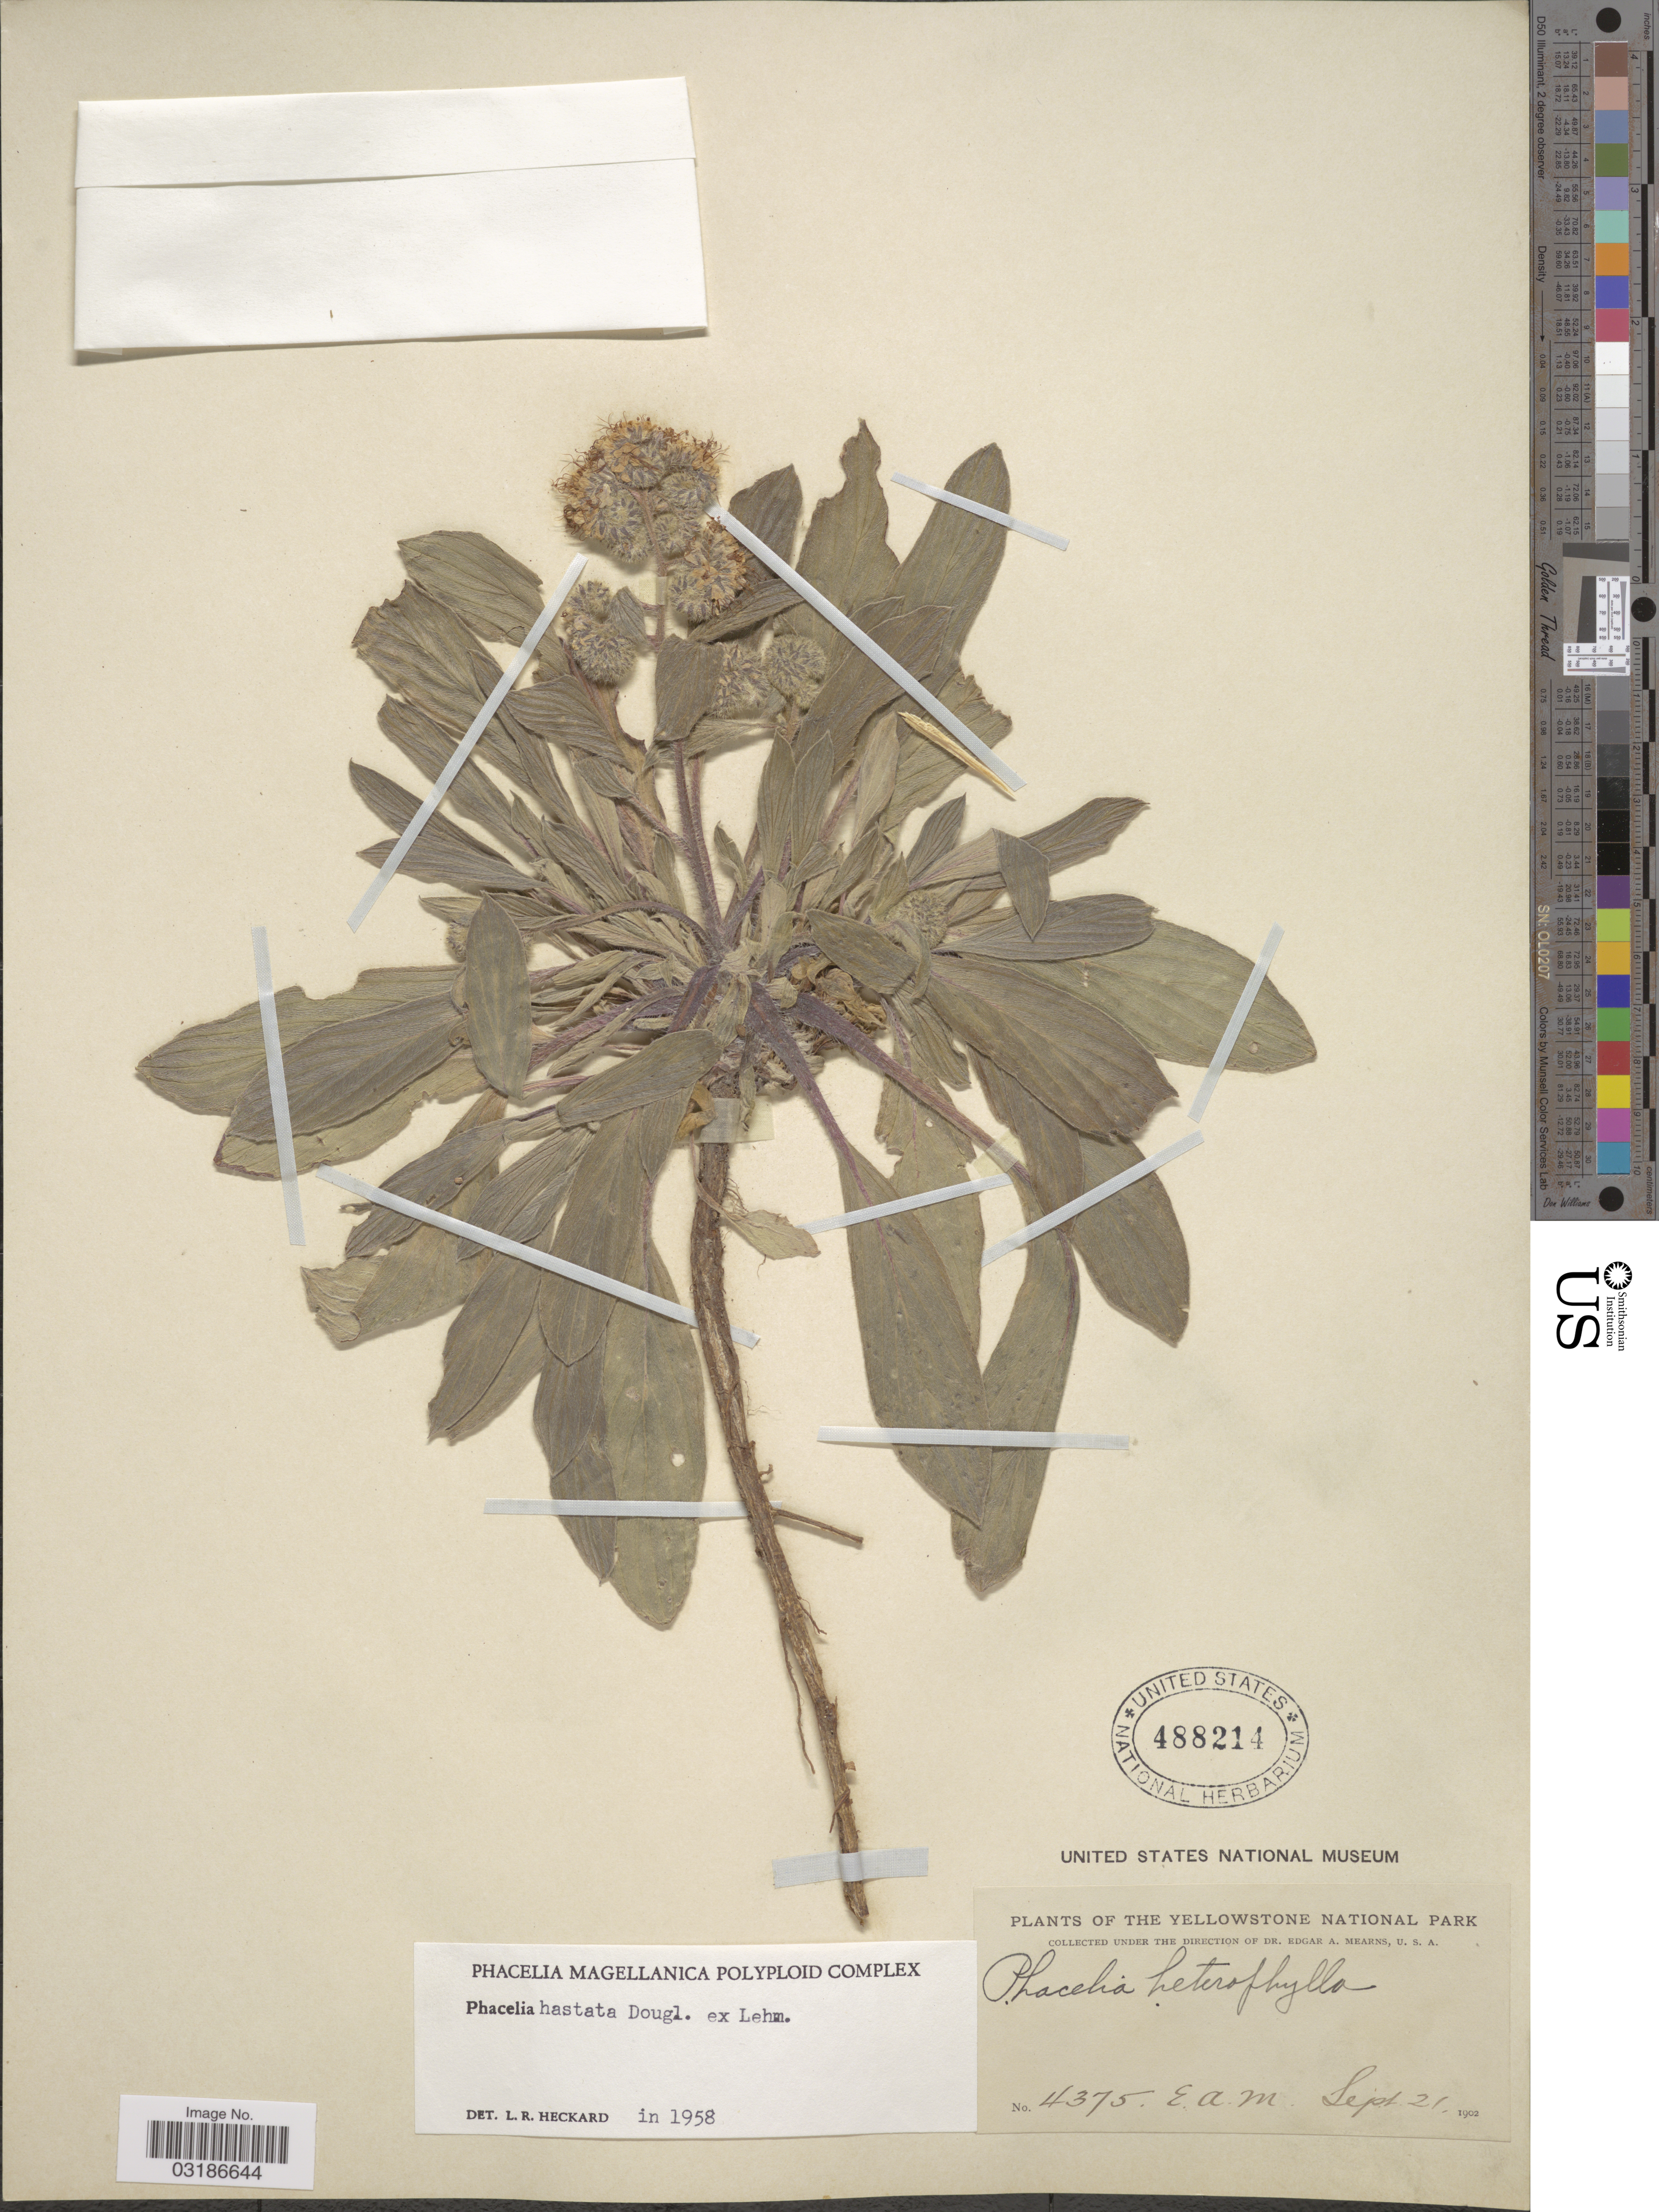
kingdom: Plantae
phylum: Tracheophyta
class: Magnoliopsida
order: Boraginales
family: Hydrophyllaceae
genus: Phacelia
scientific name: Phacelia hastata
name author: Douglas ex Lehm.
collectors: E. A. Mearns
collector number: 4375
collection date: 1902-09-21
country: United States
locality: The Yellowstone National Park.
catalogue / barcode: US 488214